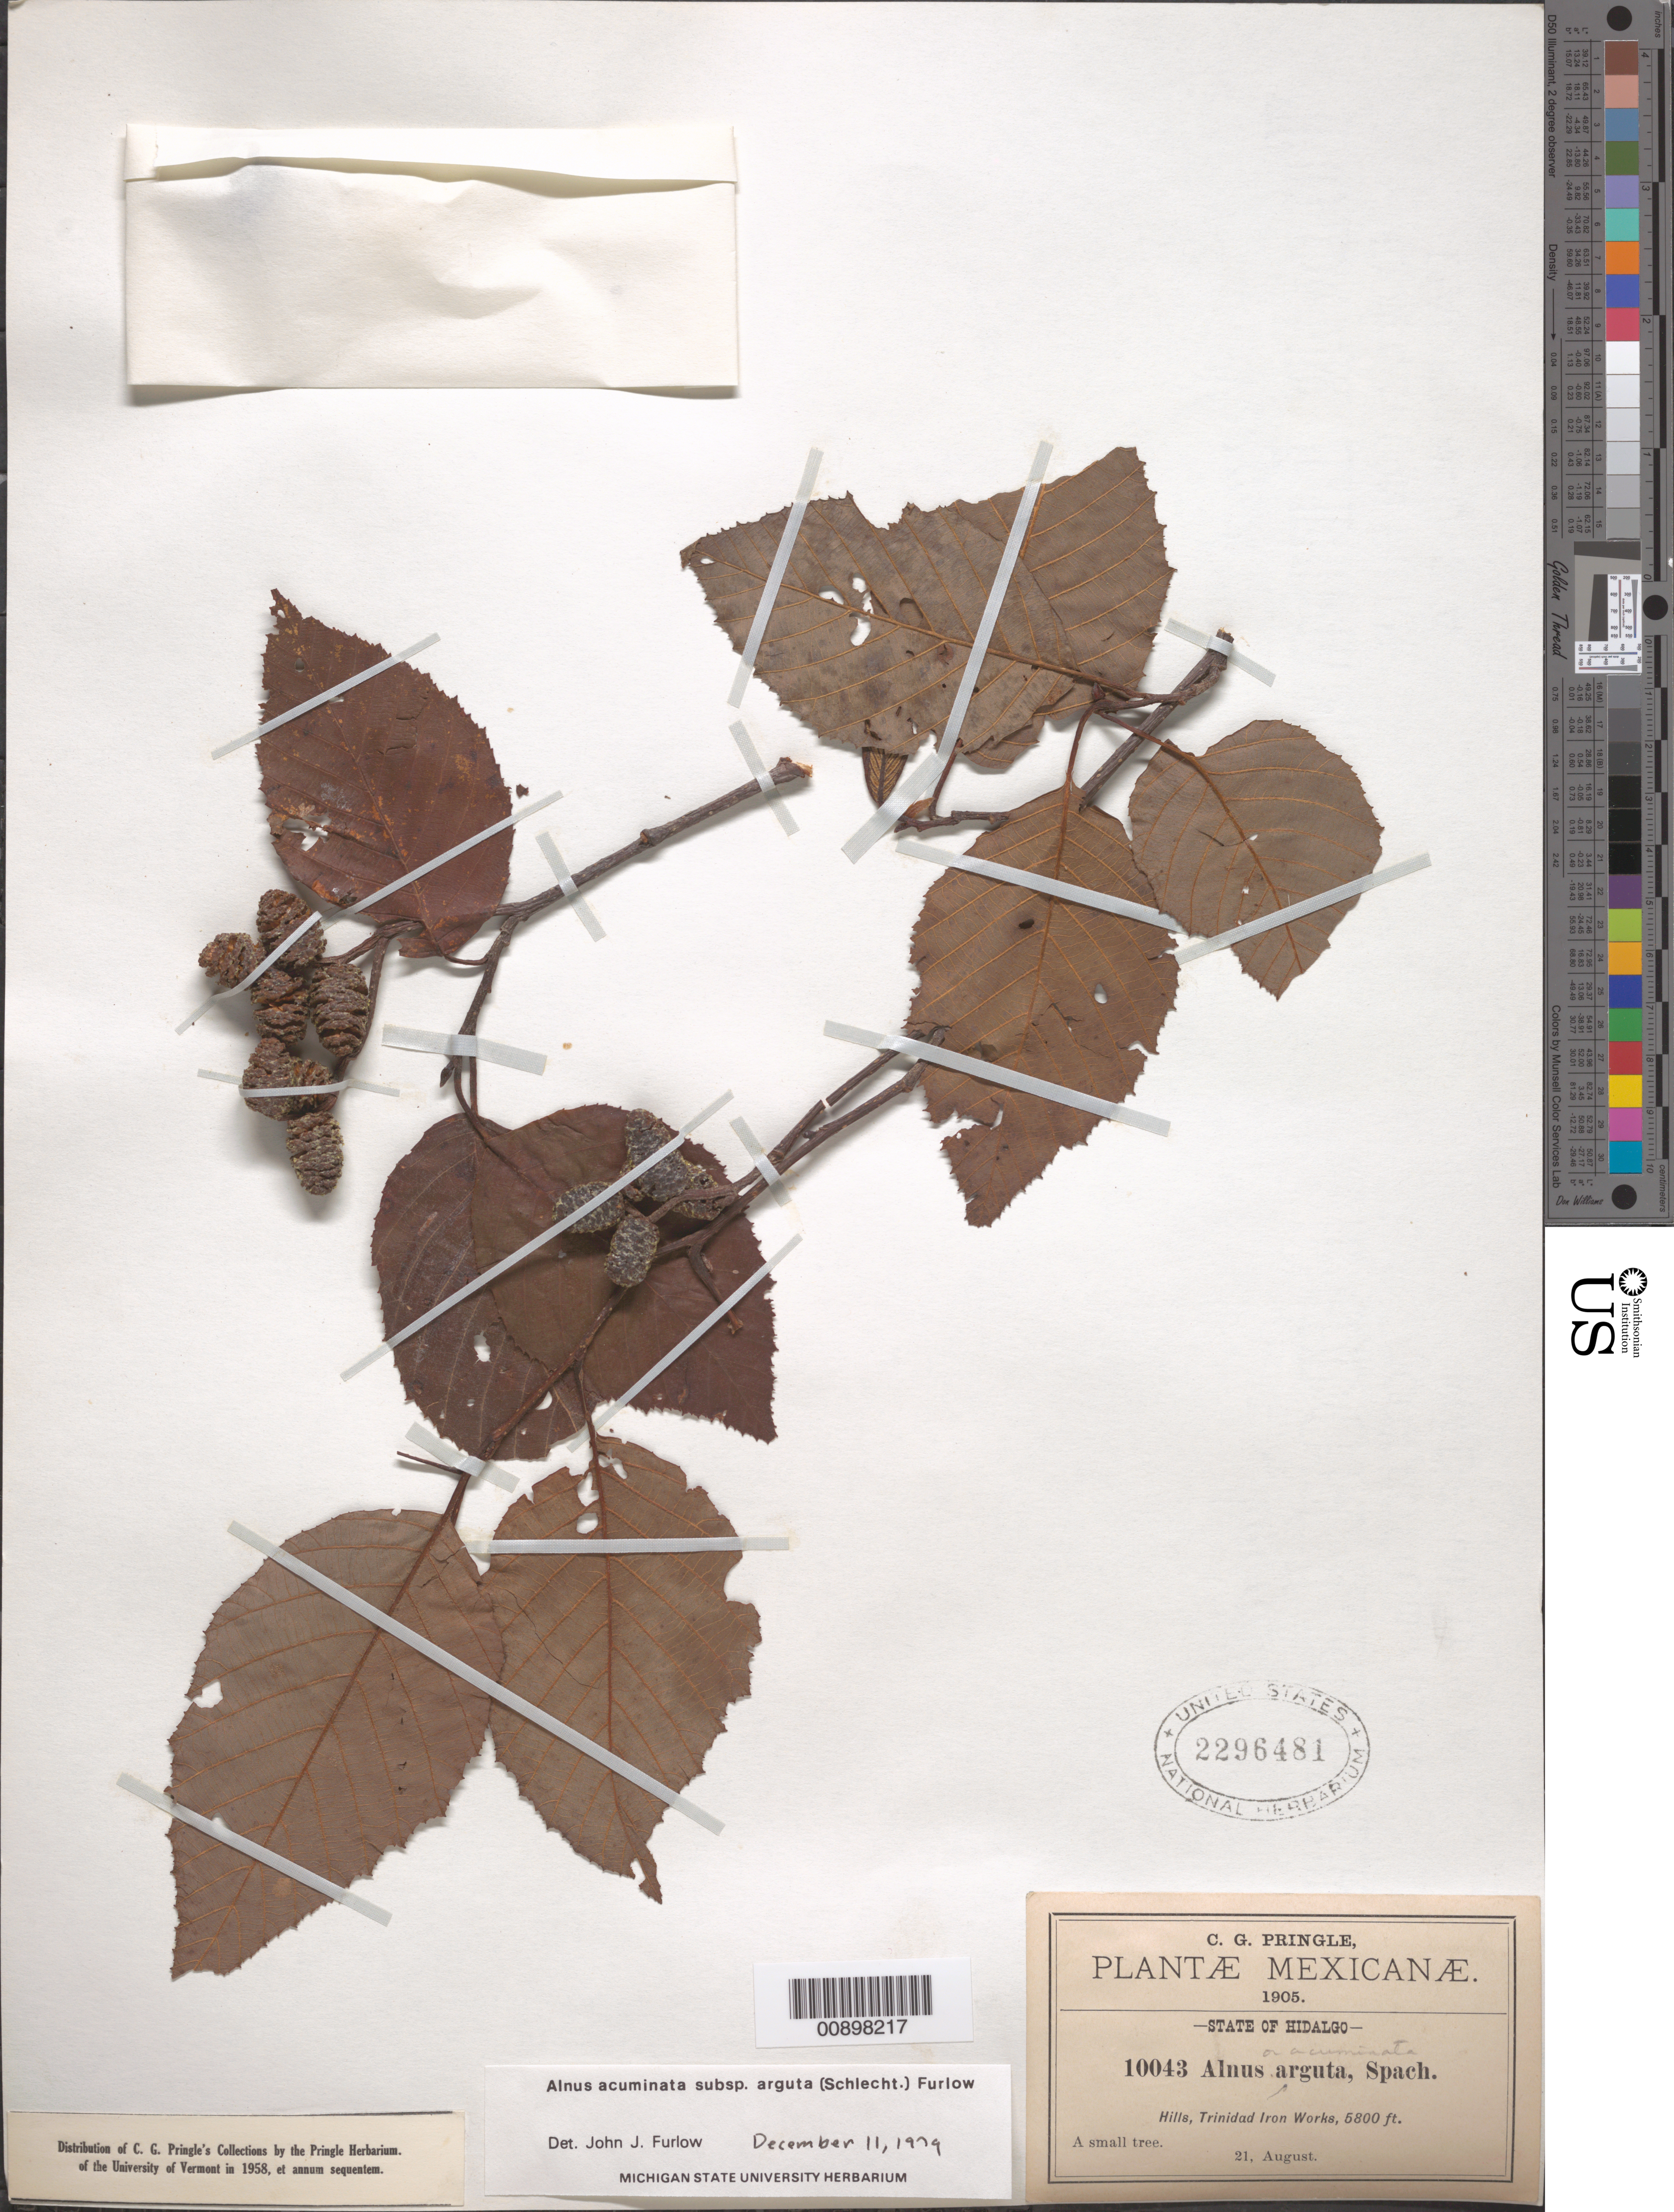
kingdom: Plantae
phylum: Tracheophyta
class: Magnoliopsida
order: Fagales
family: Betulaceae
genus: Alnus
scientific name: Alnus acuminata subsp. arguta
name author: (Schltdl.) Furlow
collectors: C. G. Pringle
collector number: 10043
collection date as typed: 21 Aug 1905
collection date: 1905-08-21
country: Mexico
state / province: Hidalgo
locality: Trinidad Iron Works. State of Hidalgo.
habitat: Hills.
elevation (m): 1768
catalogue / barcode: US 2296481